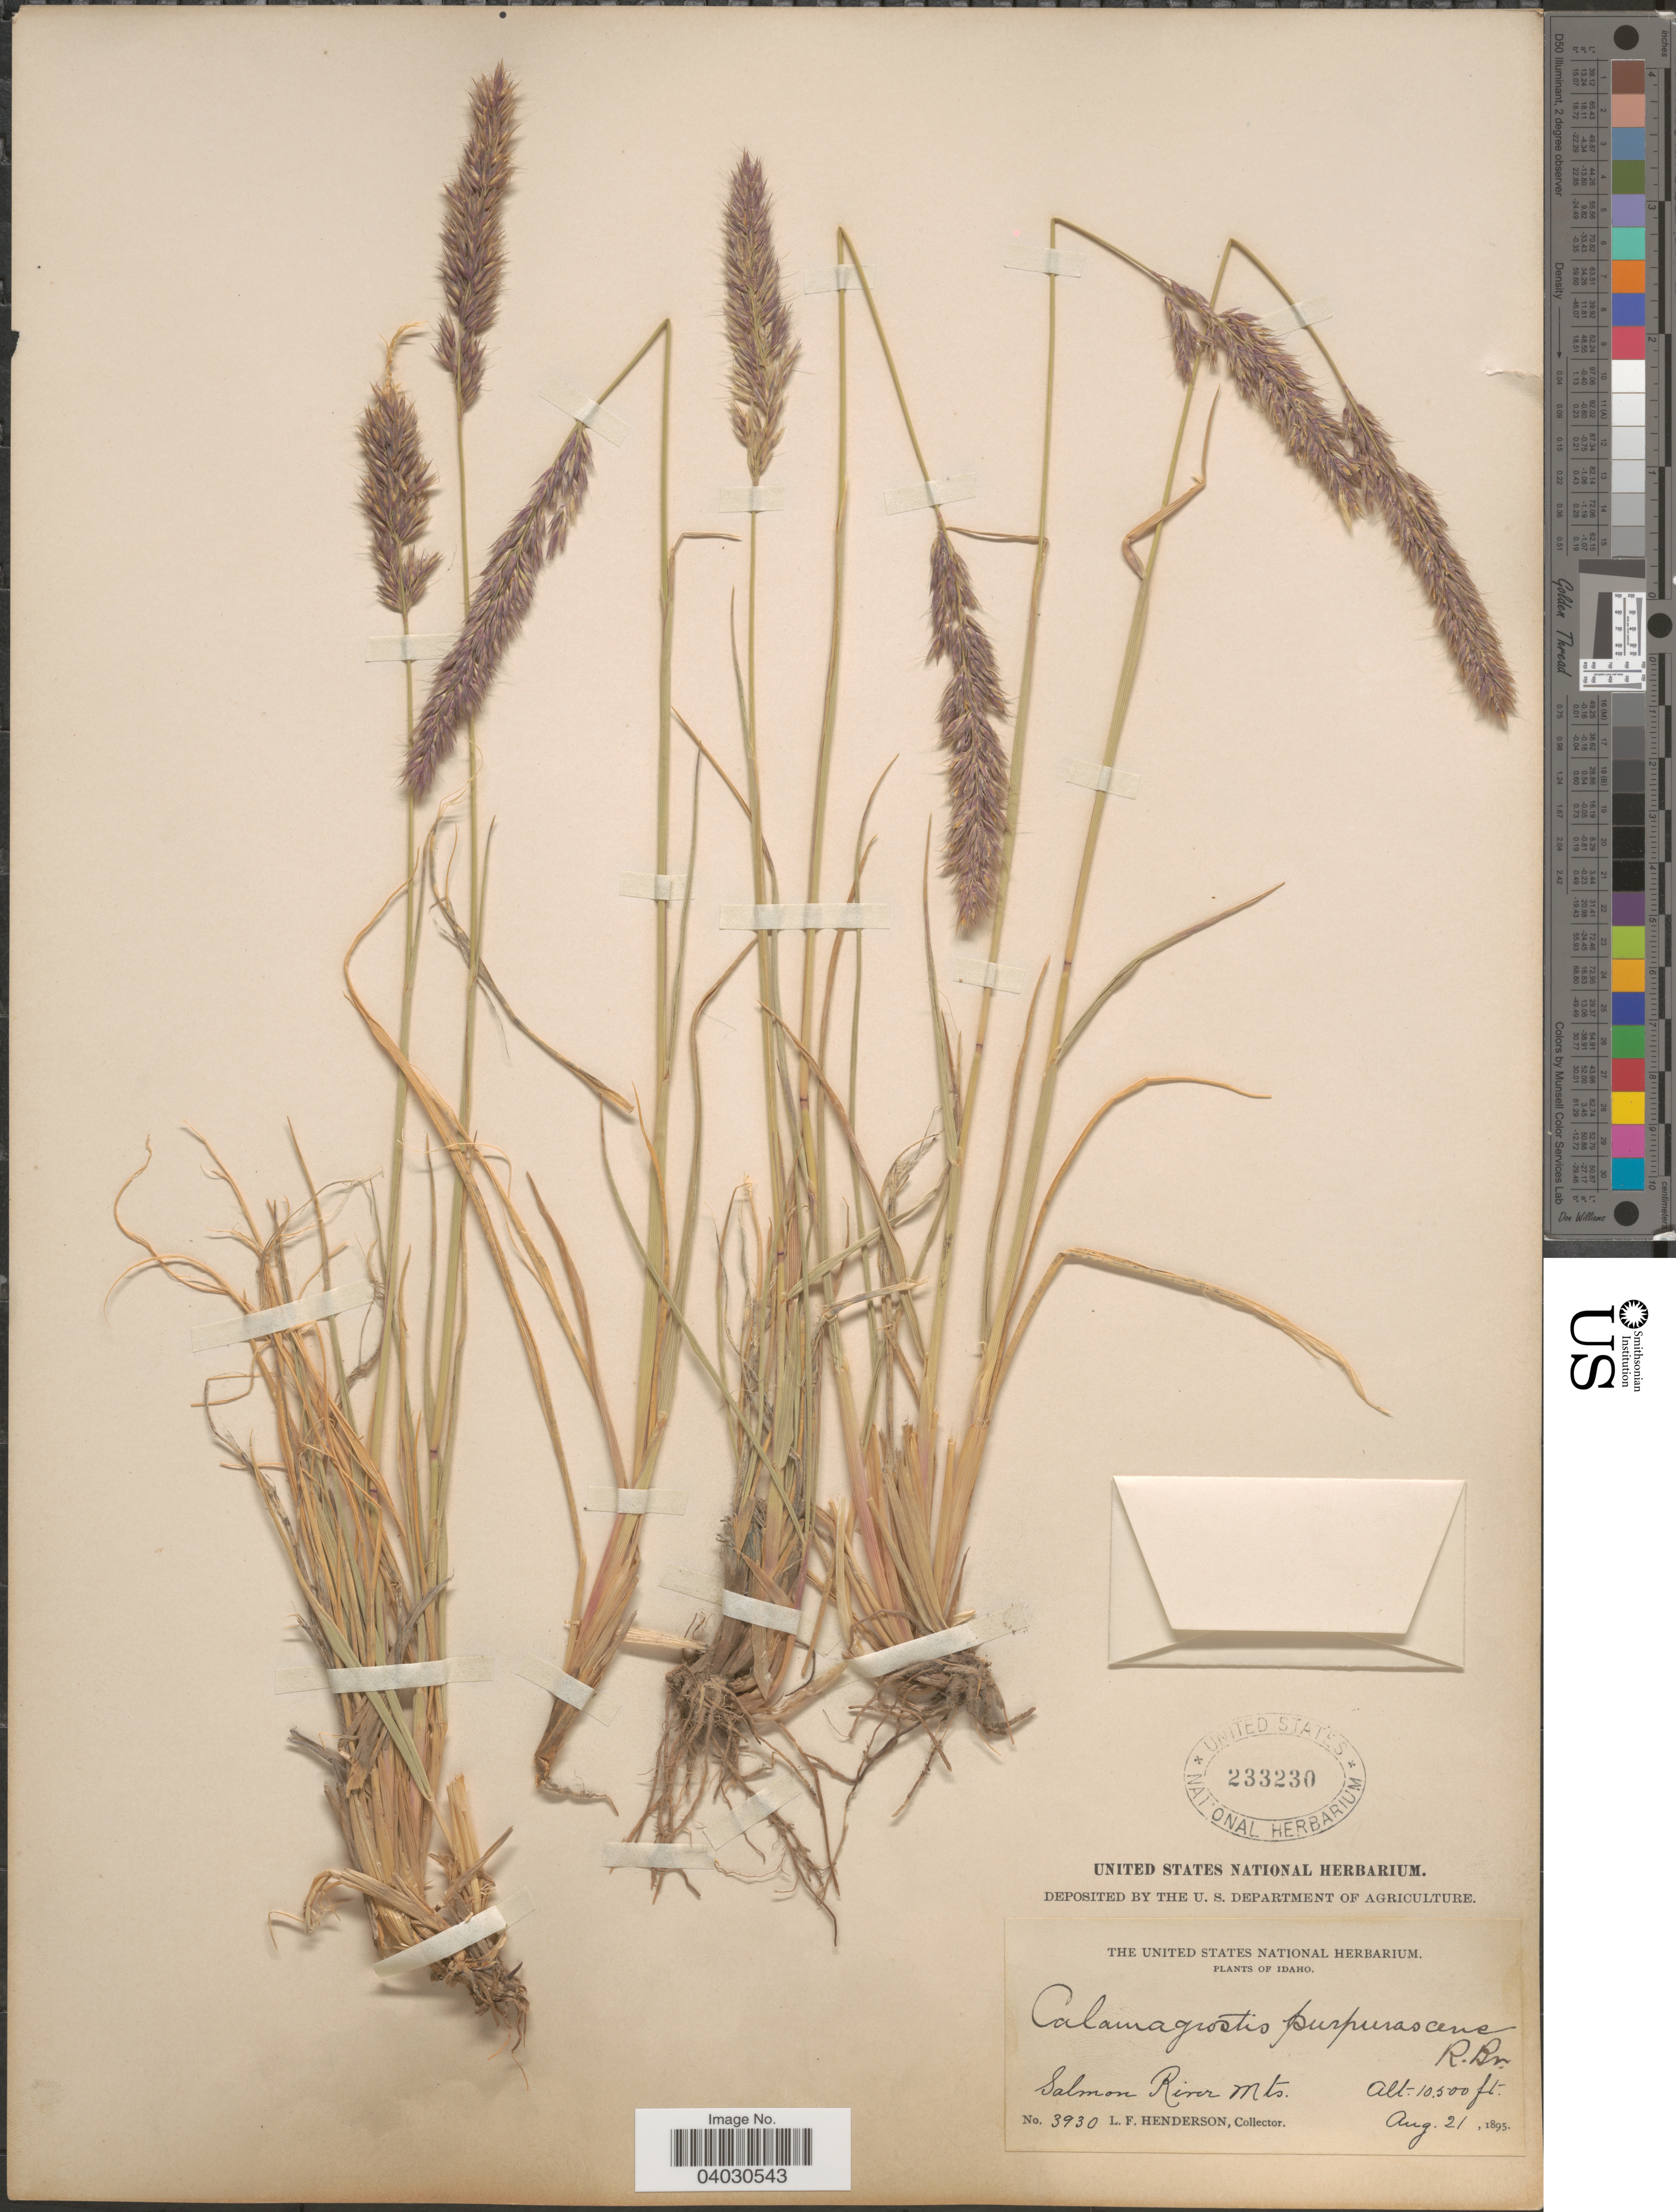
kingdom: Plantae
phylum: Tracheophyta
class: Liliopsida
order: Poales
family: Poaceae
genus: Calamagrostis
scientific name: Calamagrostis purpurascens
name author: R. Br.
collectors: L. Henderson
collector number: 3930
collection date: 1895-08-21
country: United States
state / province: Idaho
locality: Salmon River Mts.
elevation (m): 3200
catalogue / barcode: US 233230